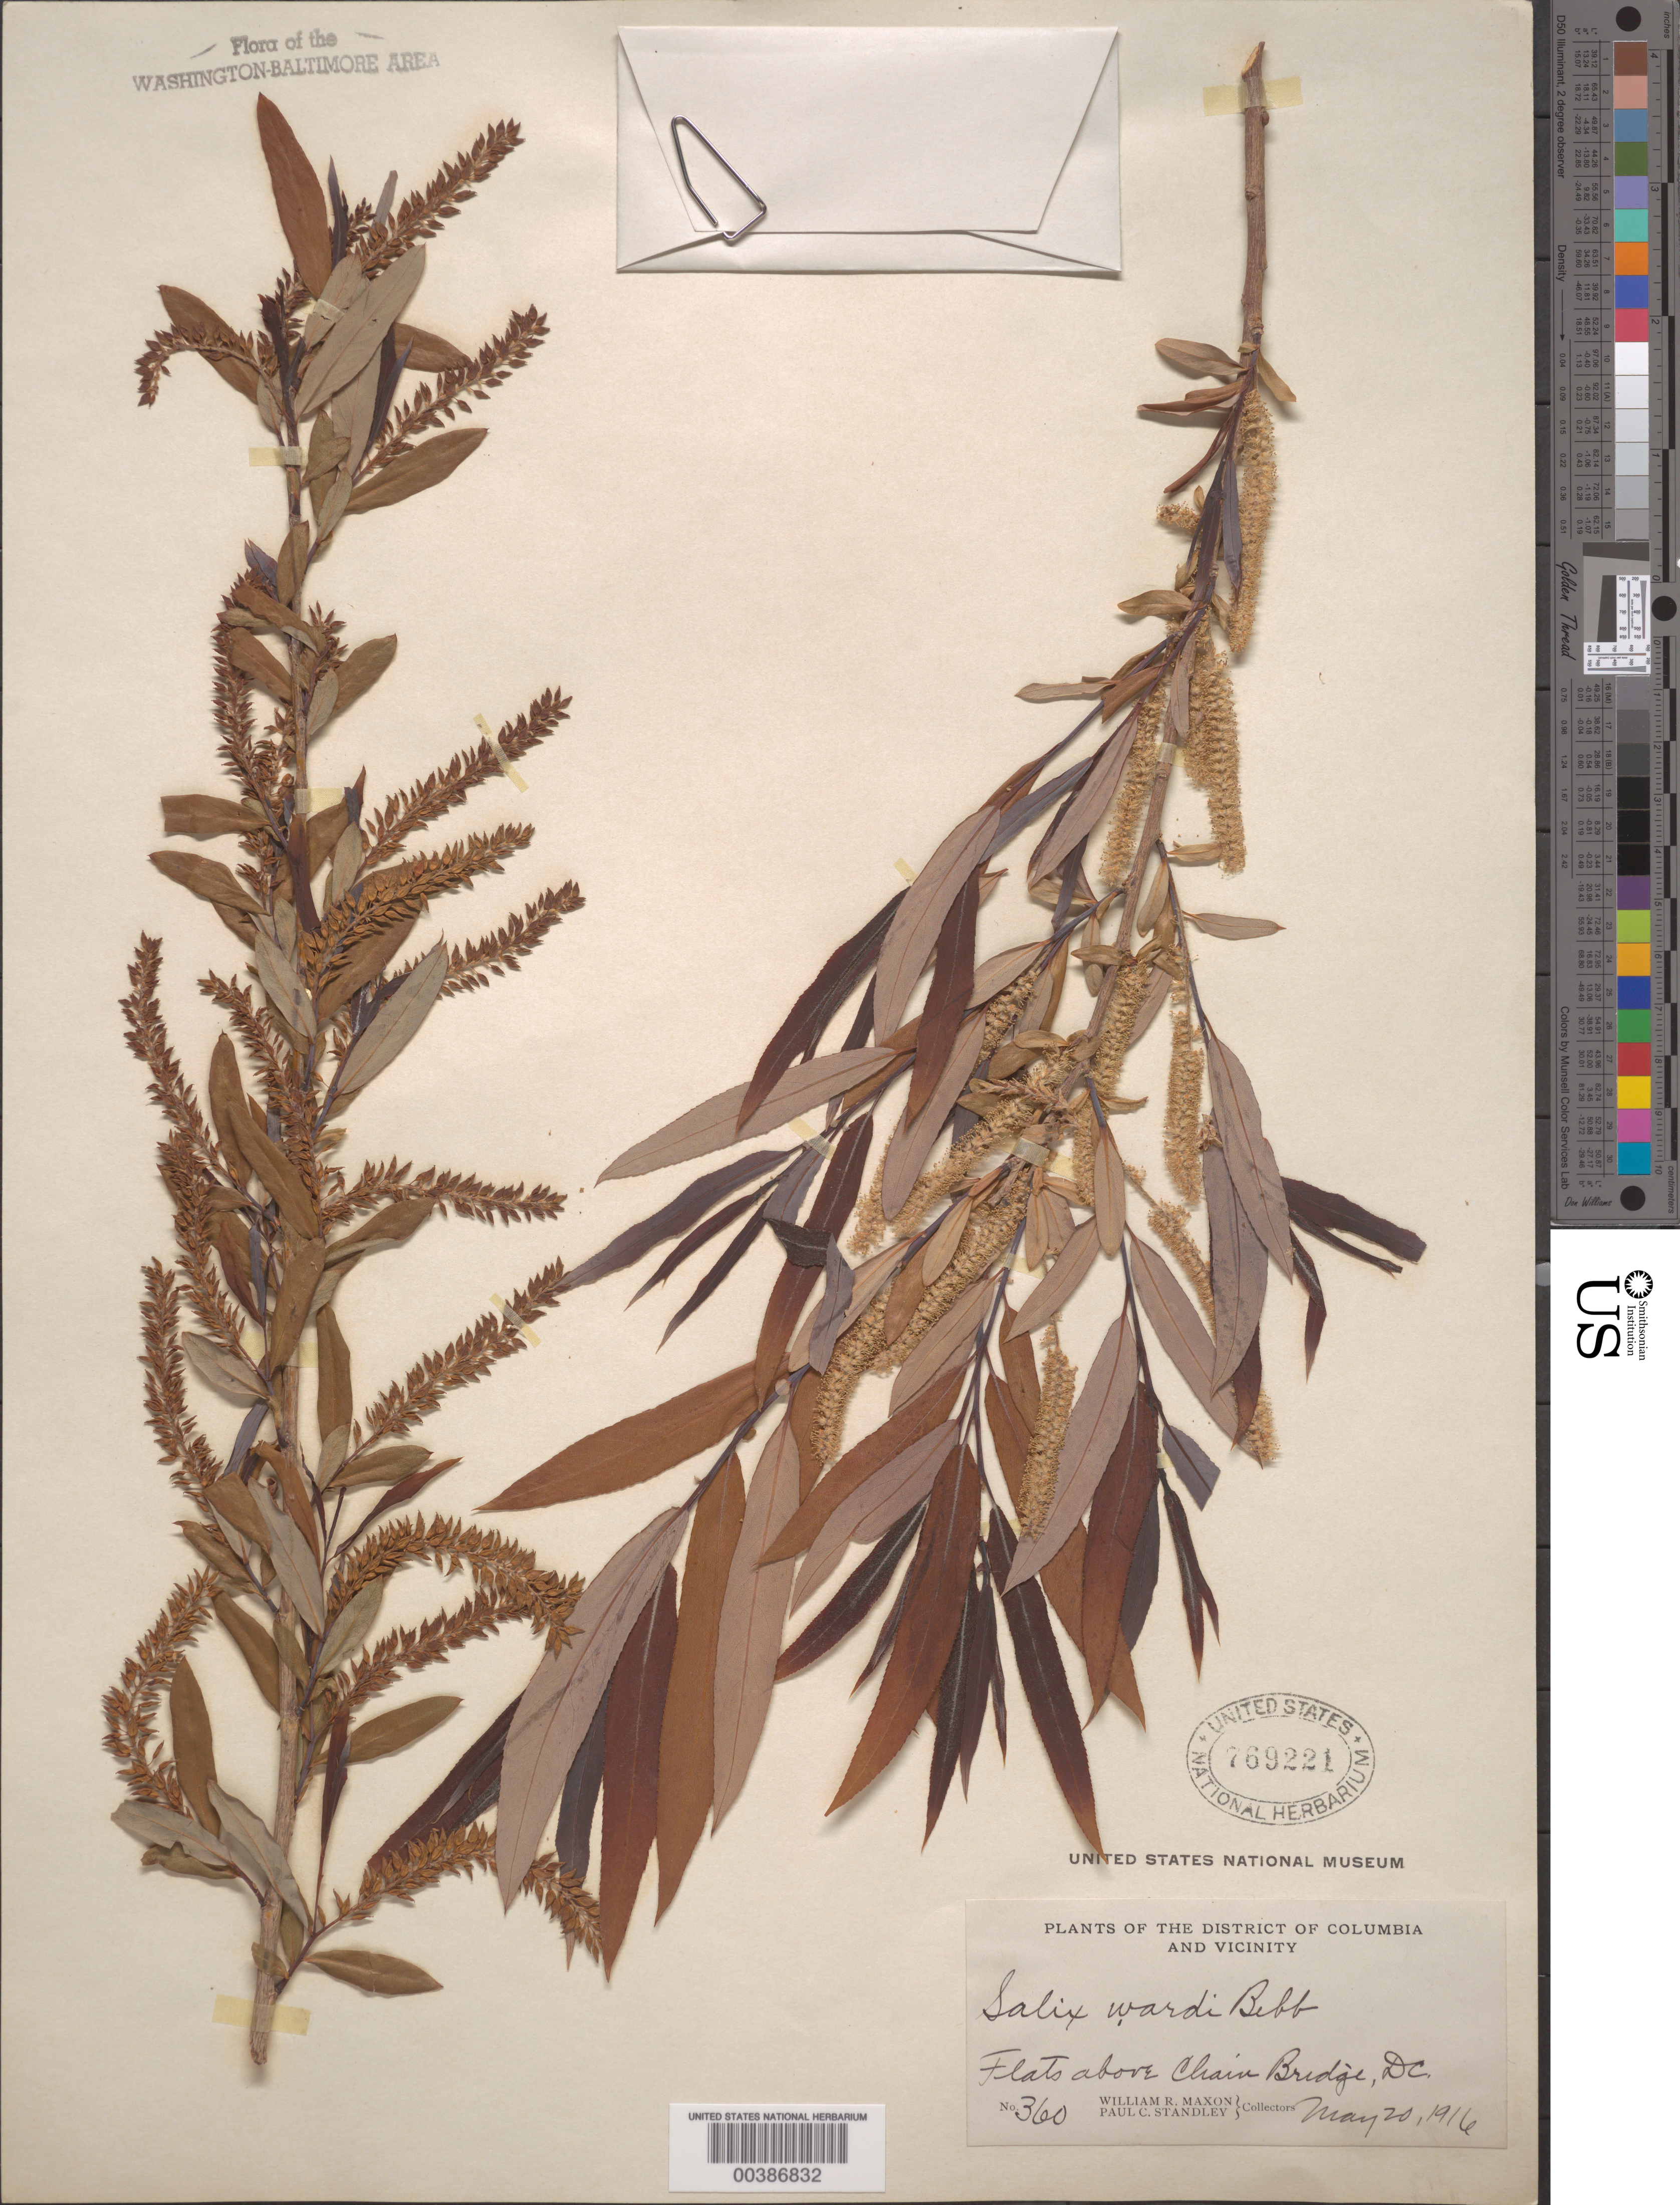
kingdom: Plantae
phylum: Tracheophyta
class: Magnoliopsida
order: Malpighiales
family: Salicaceae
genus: Salix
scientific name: Salix caroliniana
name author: Michx.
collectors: W. R. Maxon & P. C. Standley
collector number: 360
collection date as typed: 20 May 1916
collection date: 1916-05-20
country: United States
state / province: District of Columbia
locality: Flats above Chain Bridge C. and O. Canal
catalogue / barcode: US 769221